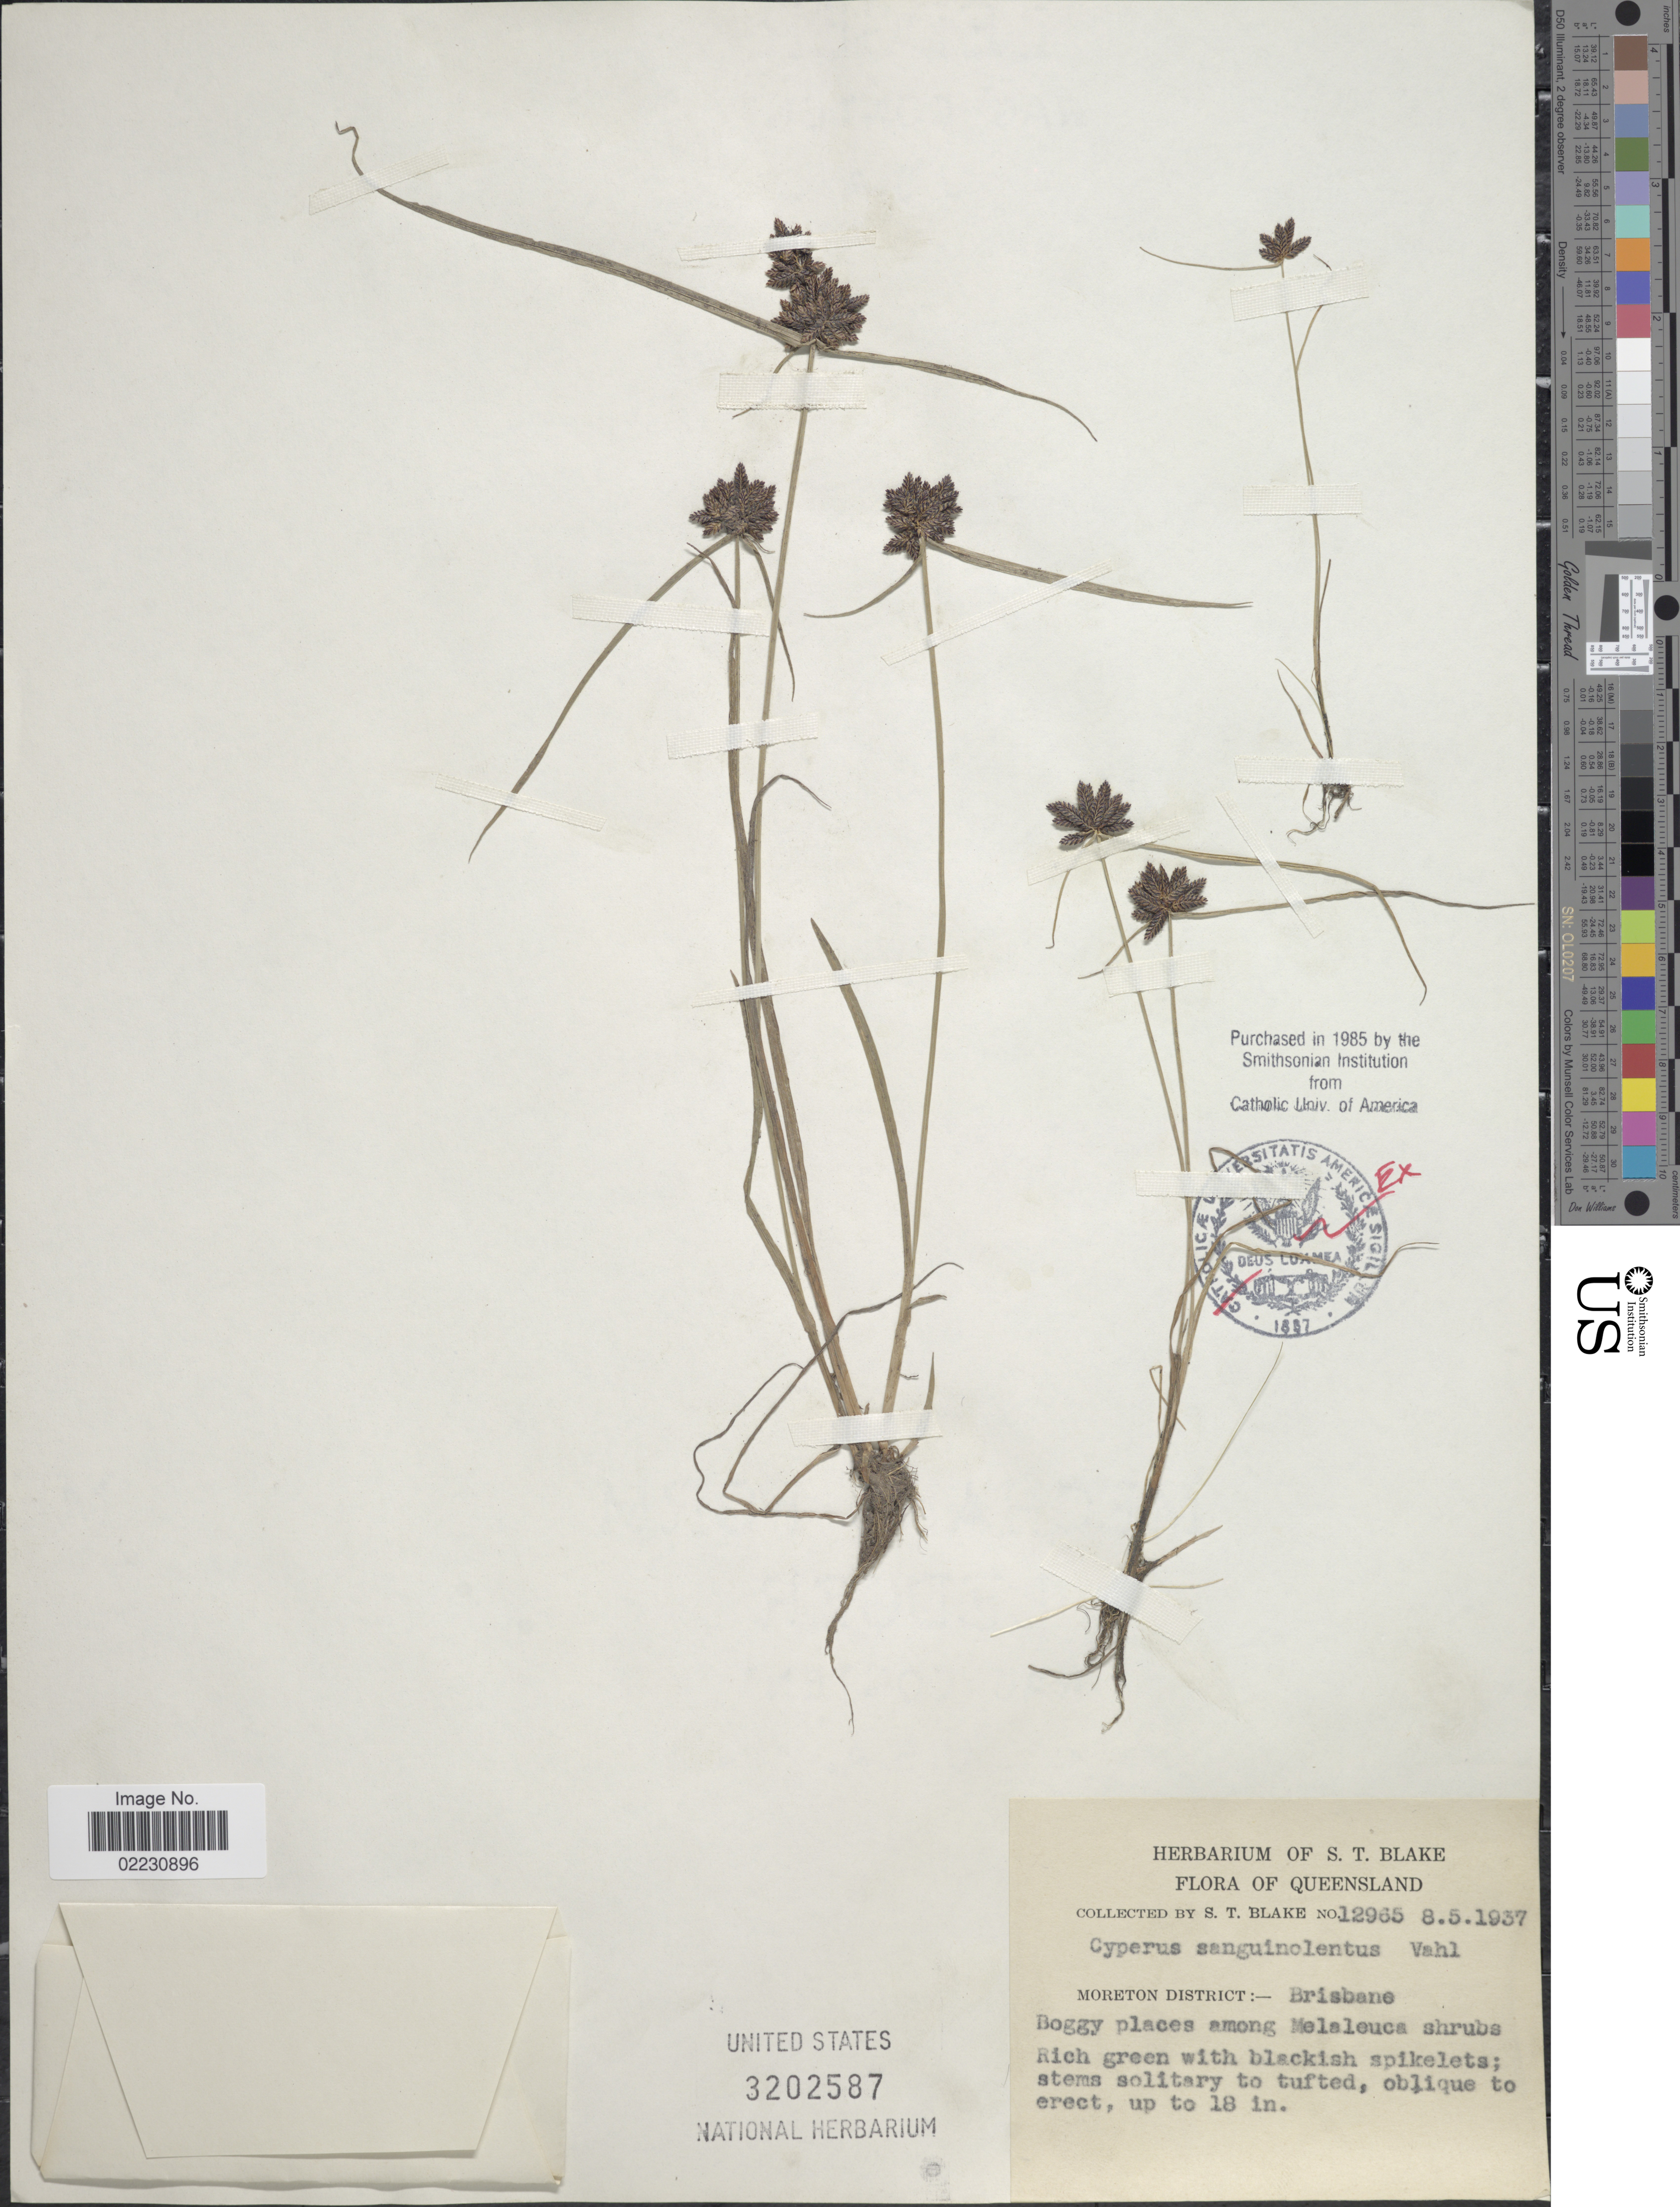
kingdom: Plantae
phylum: Tracheophyta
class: Liliopsida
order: Poales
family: Cyperaceae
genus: Cyperus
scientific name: Cyperus sanguinolentus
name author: Vahl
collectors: S. T. Blake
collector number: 12965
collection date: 1937-05-08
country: Australia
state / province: Queensland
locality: Moreton District, Brisbane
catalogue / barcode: US 3202587